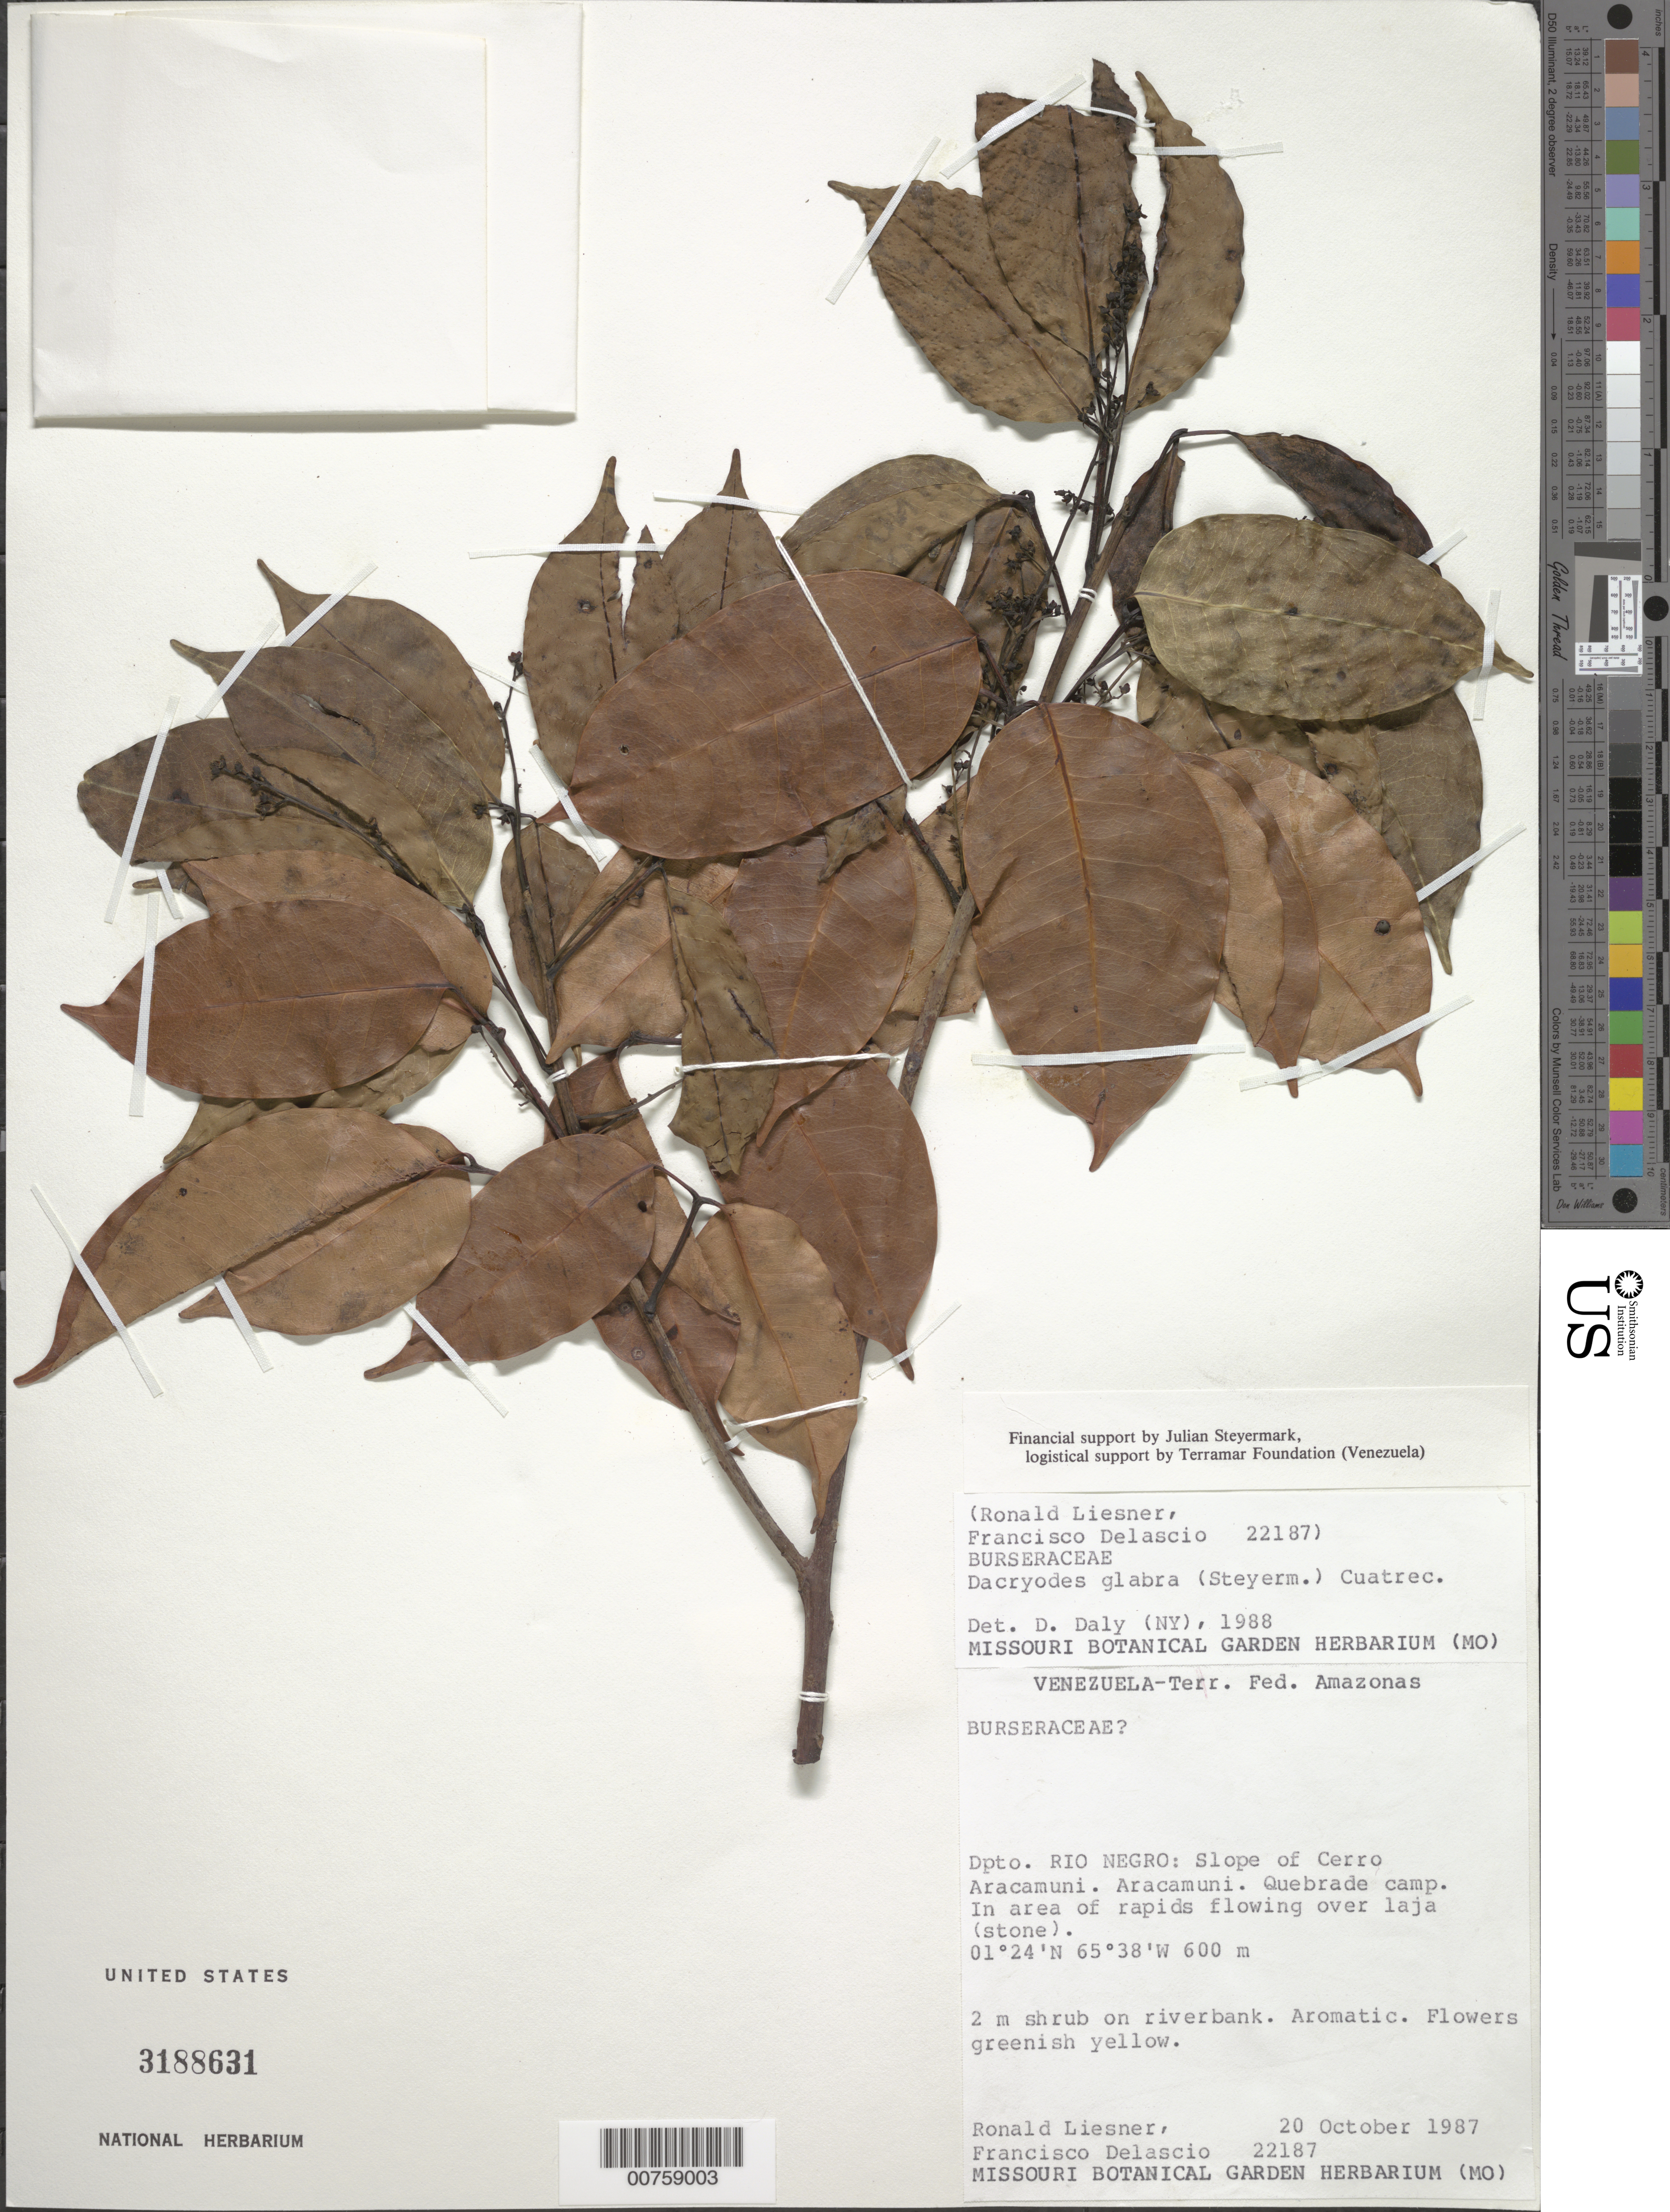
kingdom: Plantae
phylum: Tracheophyta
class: Magnoliopsida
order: Sapindales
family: Burseraceae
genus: Dacryodes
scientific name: Dacryodes glabra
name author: (Steyerm.) Cuatrec.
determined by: Daly, D. C.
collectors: R. L. Liesner & F. Delascio C.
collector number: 22187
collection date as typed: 20-Oct-87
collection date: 1987-10-20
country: Venezuela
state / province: Amazonas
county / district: Río Negro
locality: Cerro Aracamuni, slope, Quebrada camp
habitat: In area of rapids flowing over laja (stone); on riverbank.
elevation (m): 600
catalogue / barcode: US 3188631